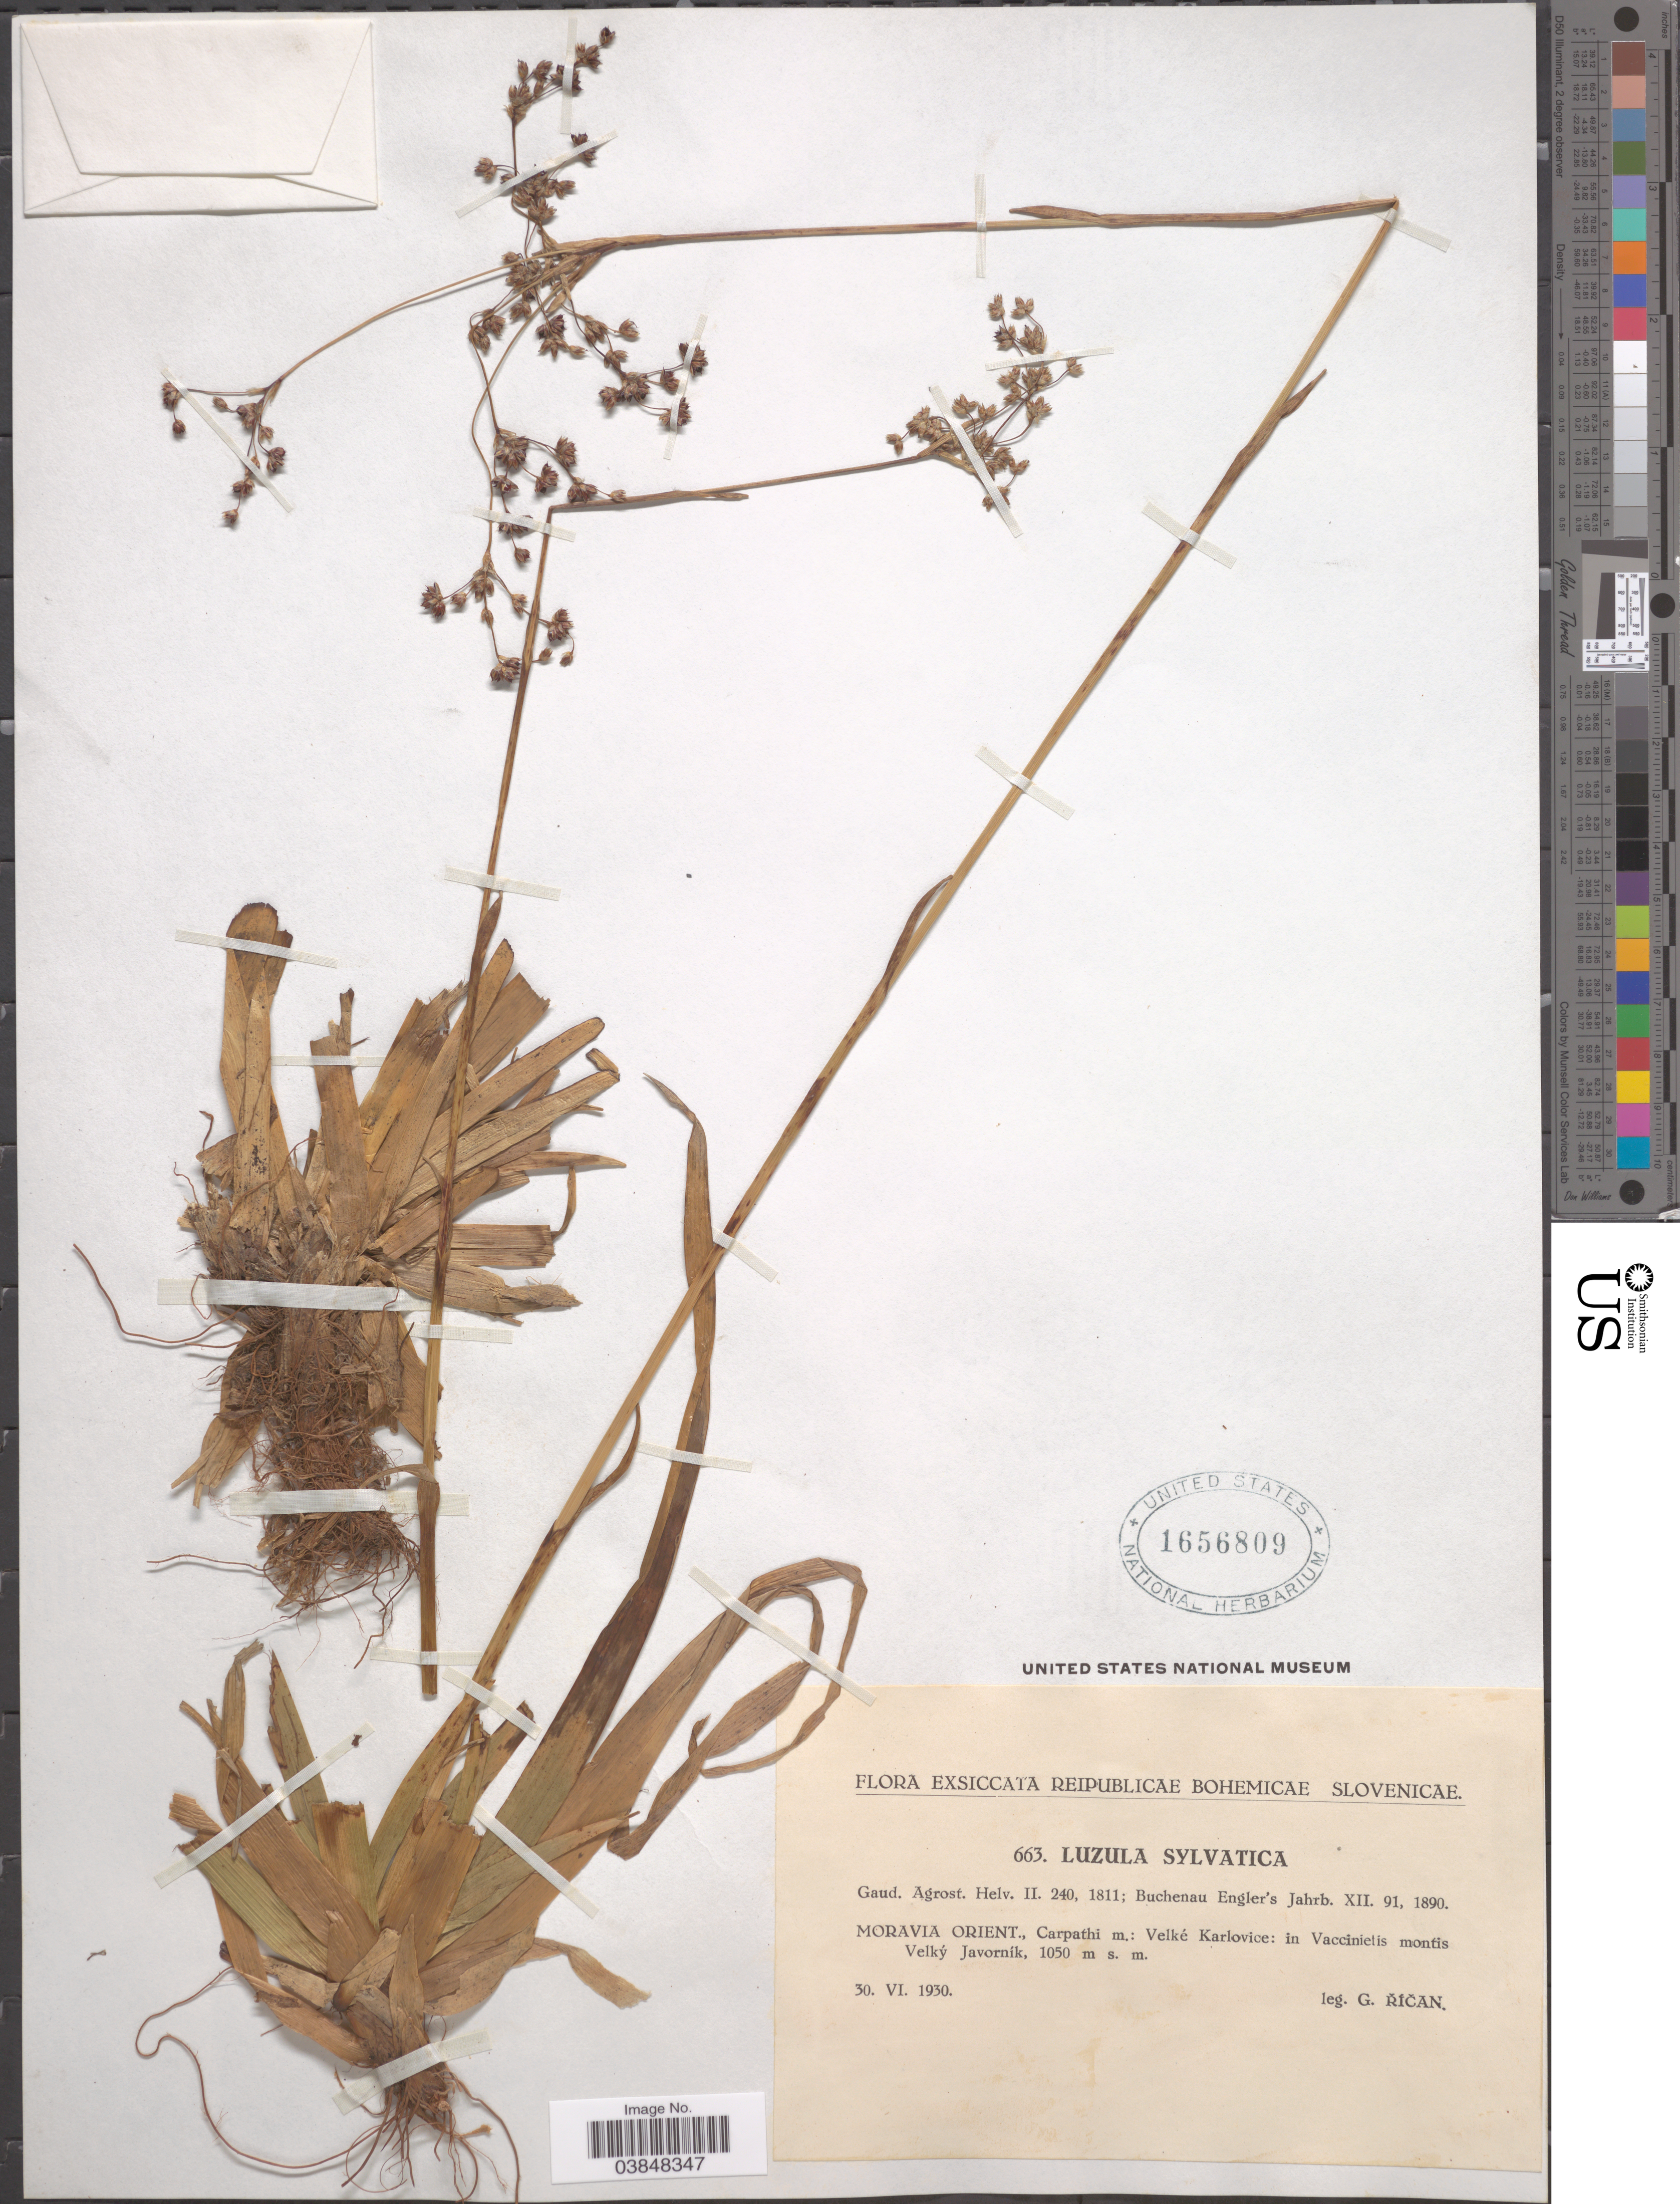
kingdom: Plantae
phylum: Tracheophyta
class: Liliopsida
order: Poales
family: Juncaceae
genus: Luzula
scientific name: Luzula sylvatica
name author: (Huds.) Gaudin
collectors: G. Rican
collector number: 663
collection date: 1930-06-30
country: Czechia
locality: Moravia Orient., Carpathi m.: Velké Karlovice: in Vaccinielis montis Velký Javorník.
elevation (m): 1050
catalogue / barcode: US 1656809